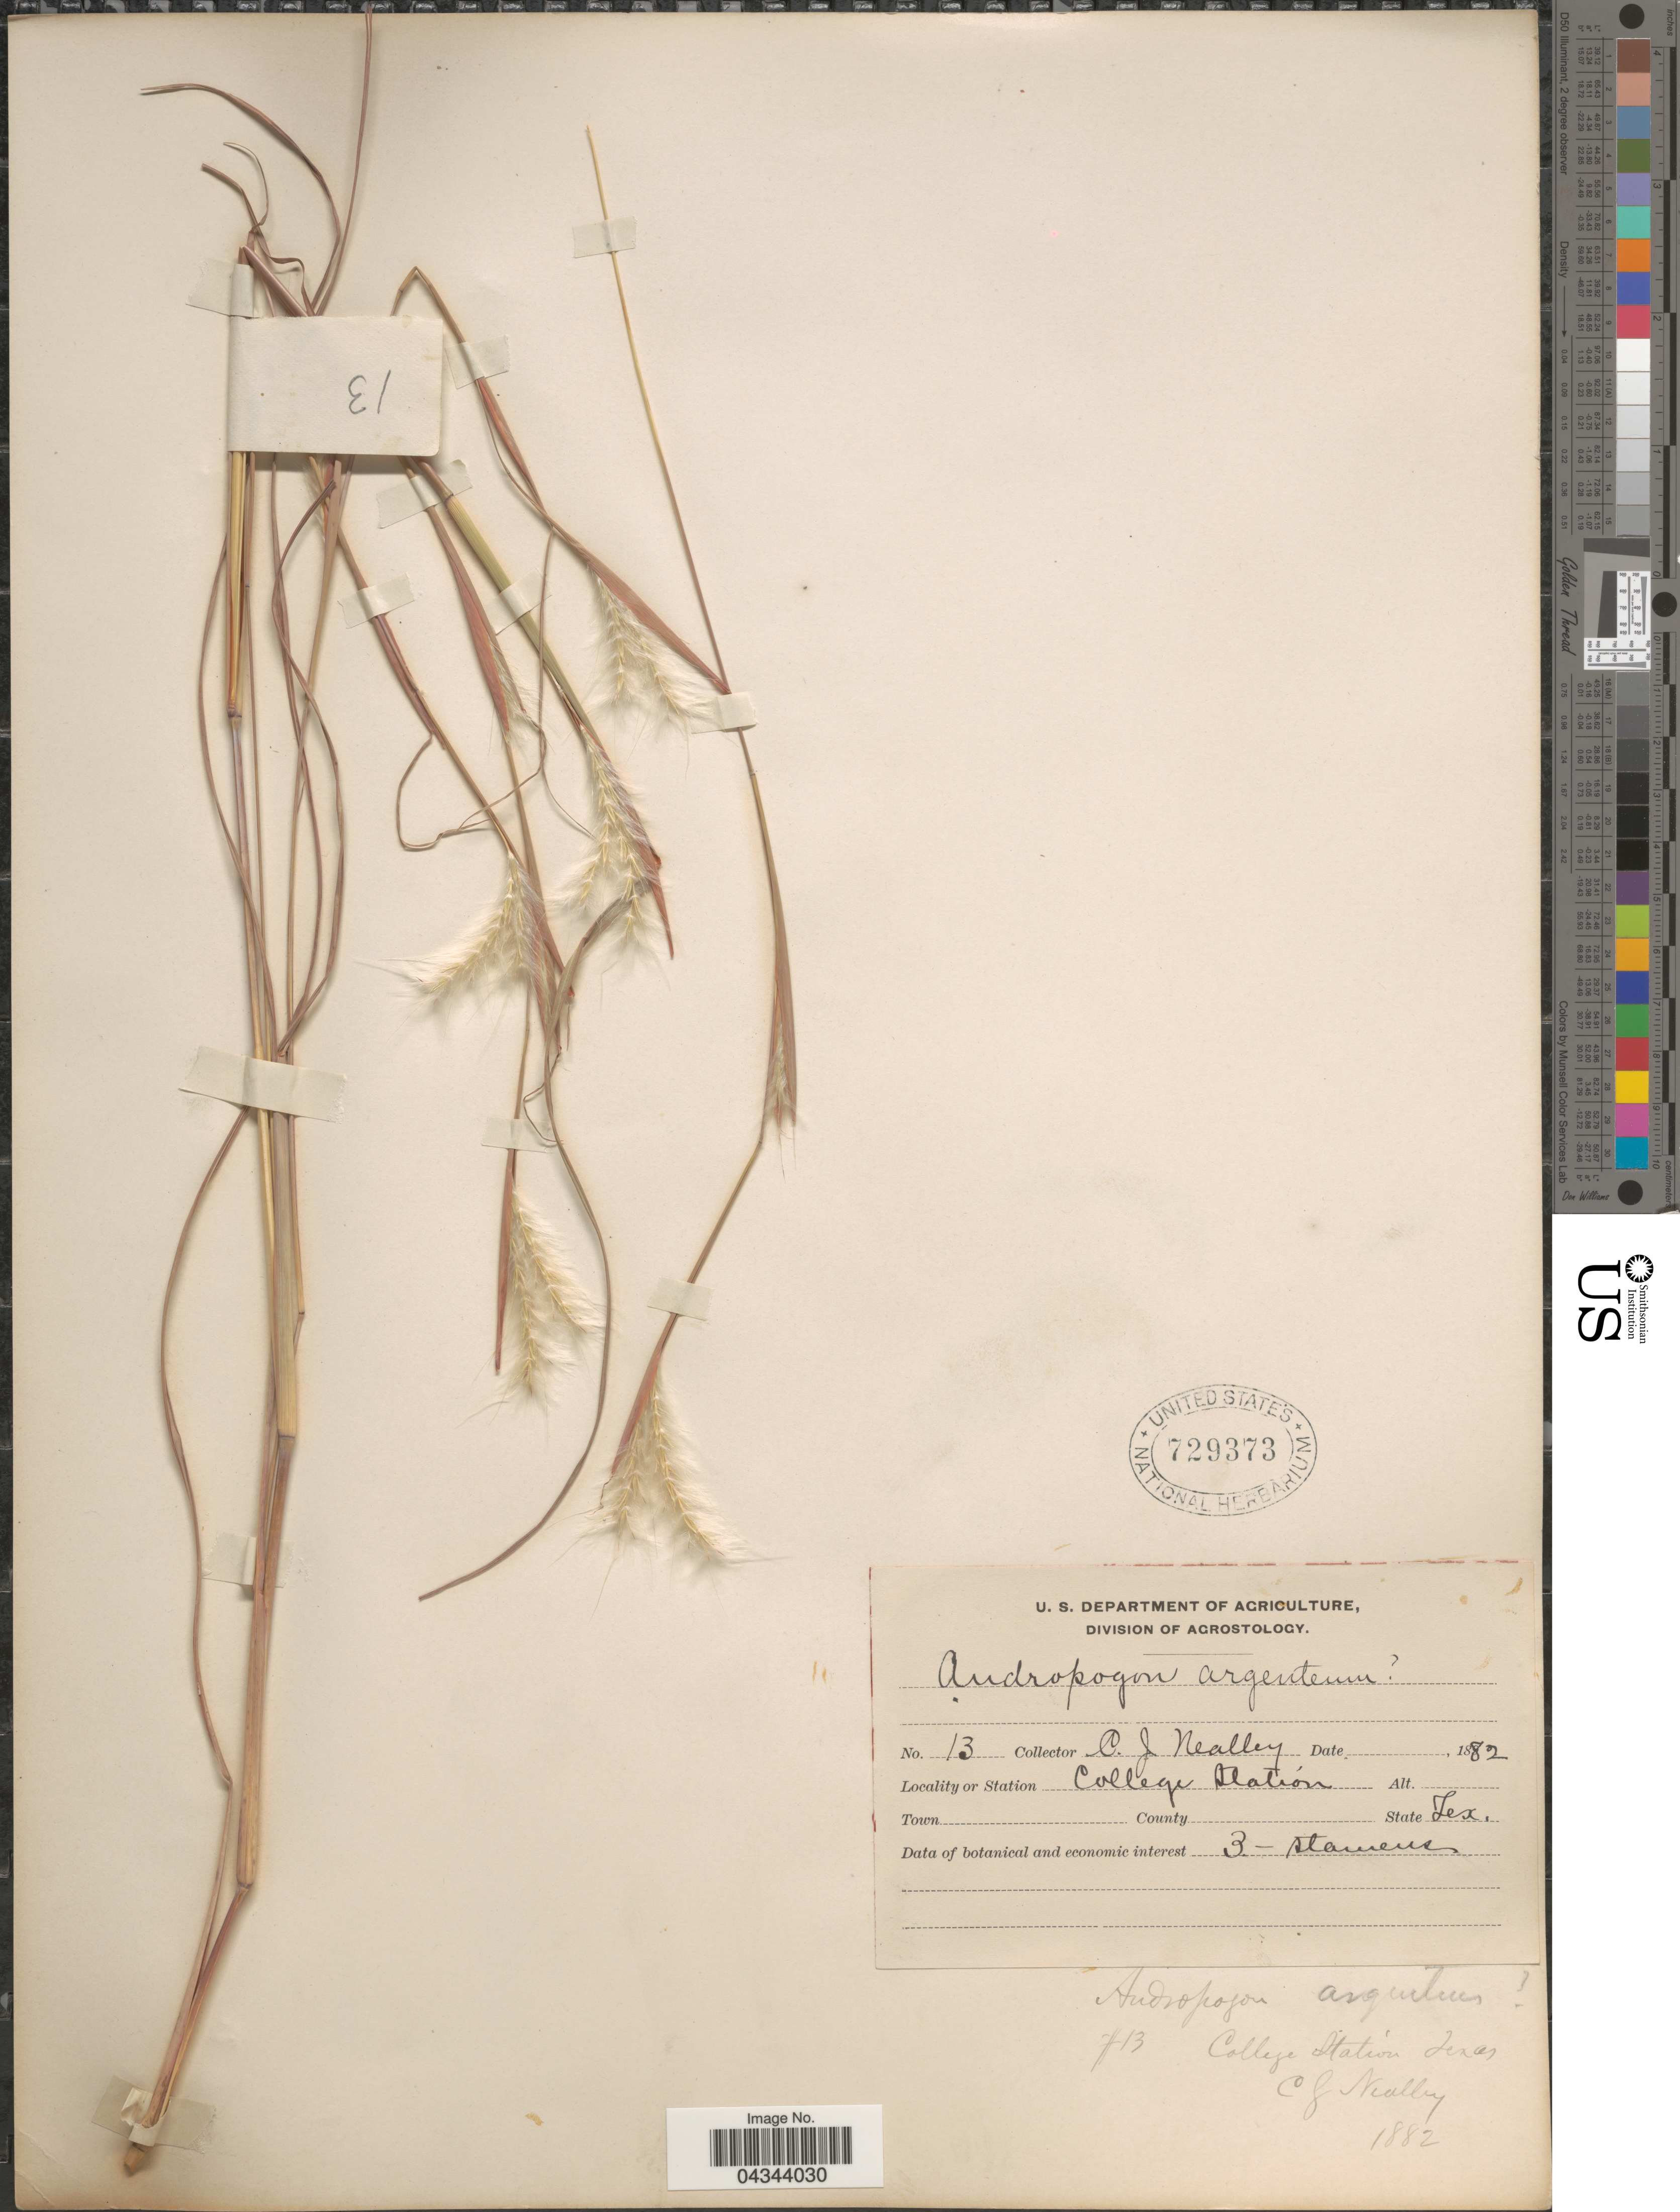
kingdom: Plantae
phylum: Tracheophyta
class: Liliopsida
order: Poales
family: Poaceae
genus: Andropogon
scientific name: Andropogon ternarius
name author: Michx.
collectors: C. Nealley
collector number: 13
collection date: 1882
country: United States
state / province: Texas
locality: College Station.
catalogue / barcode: US 729373